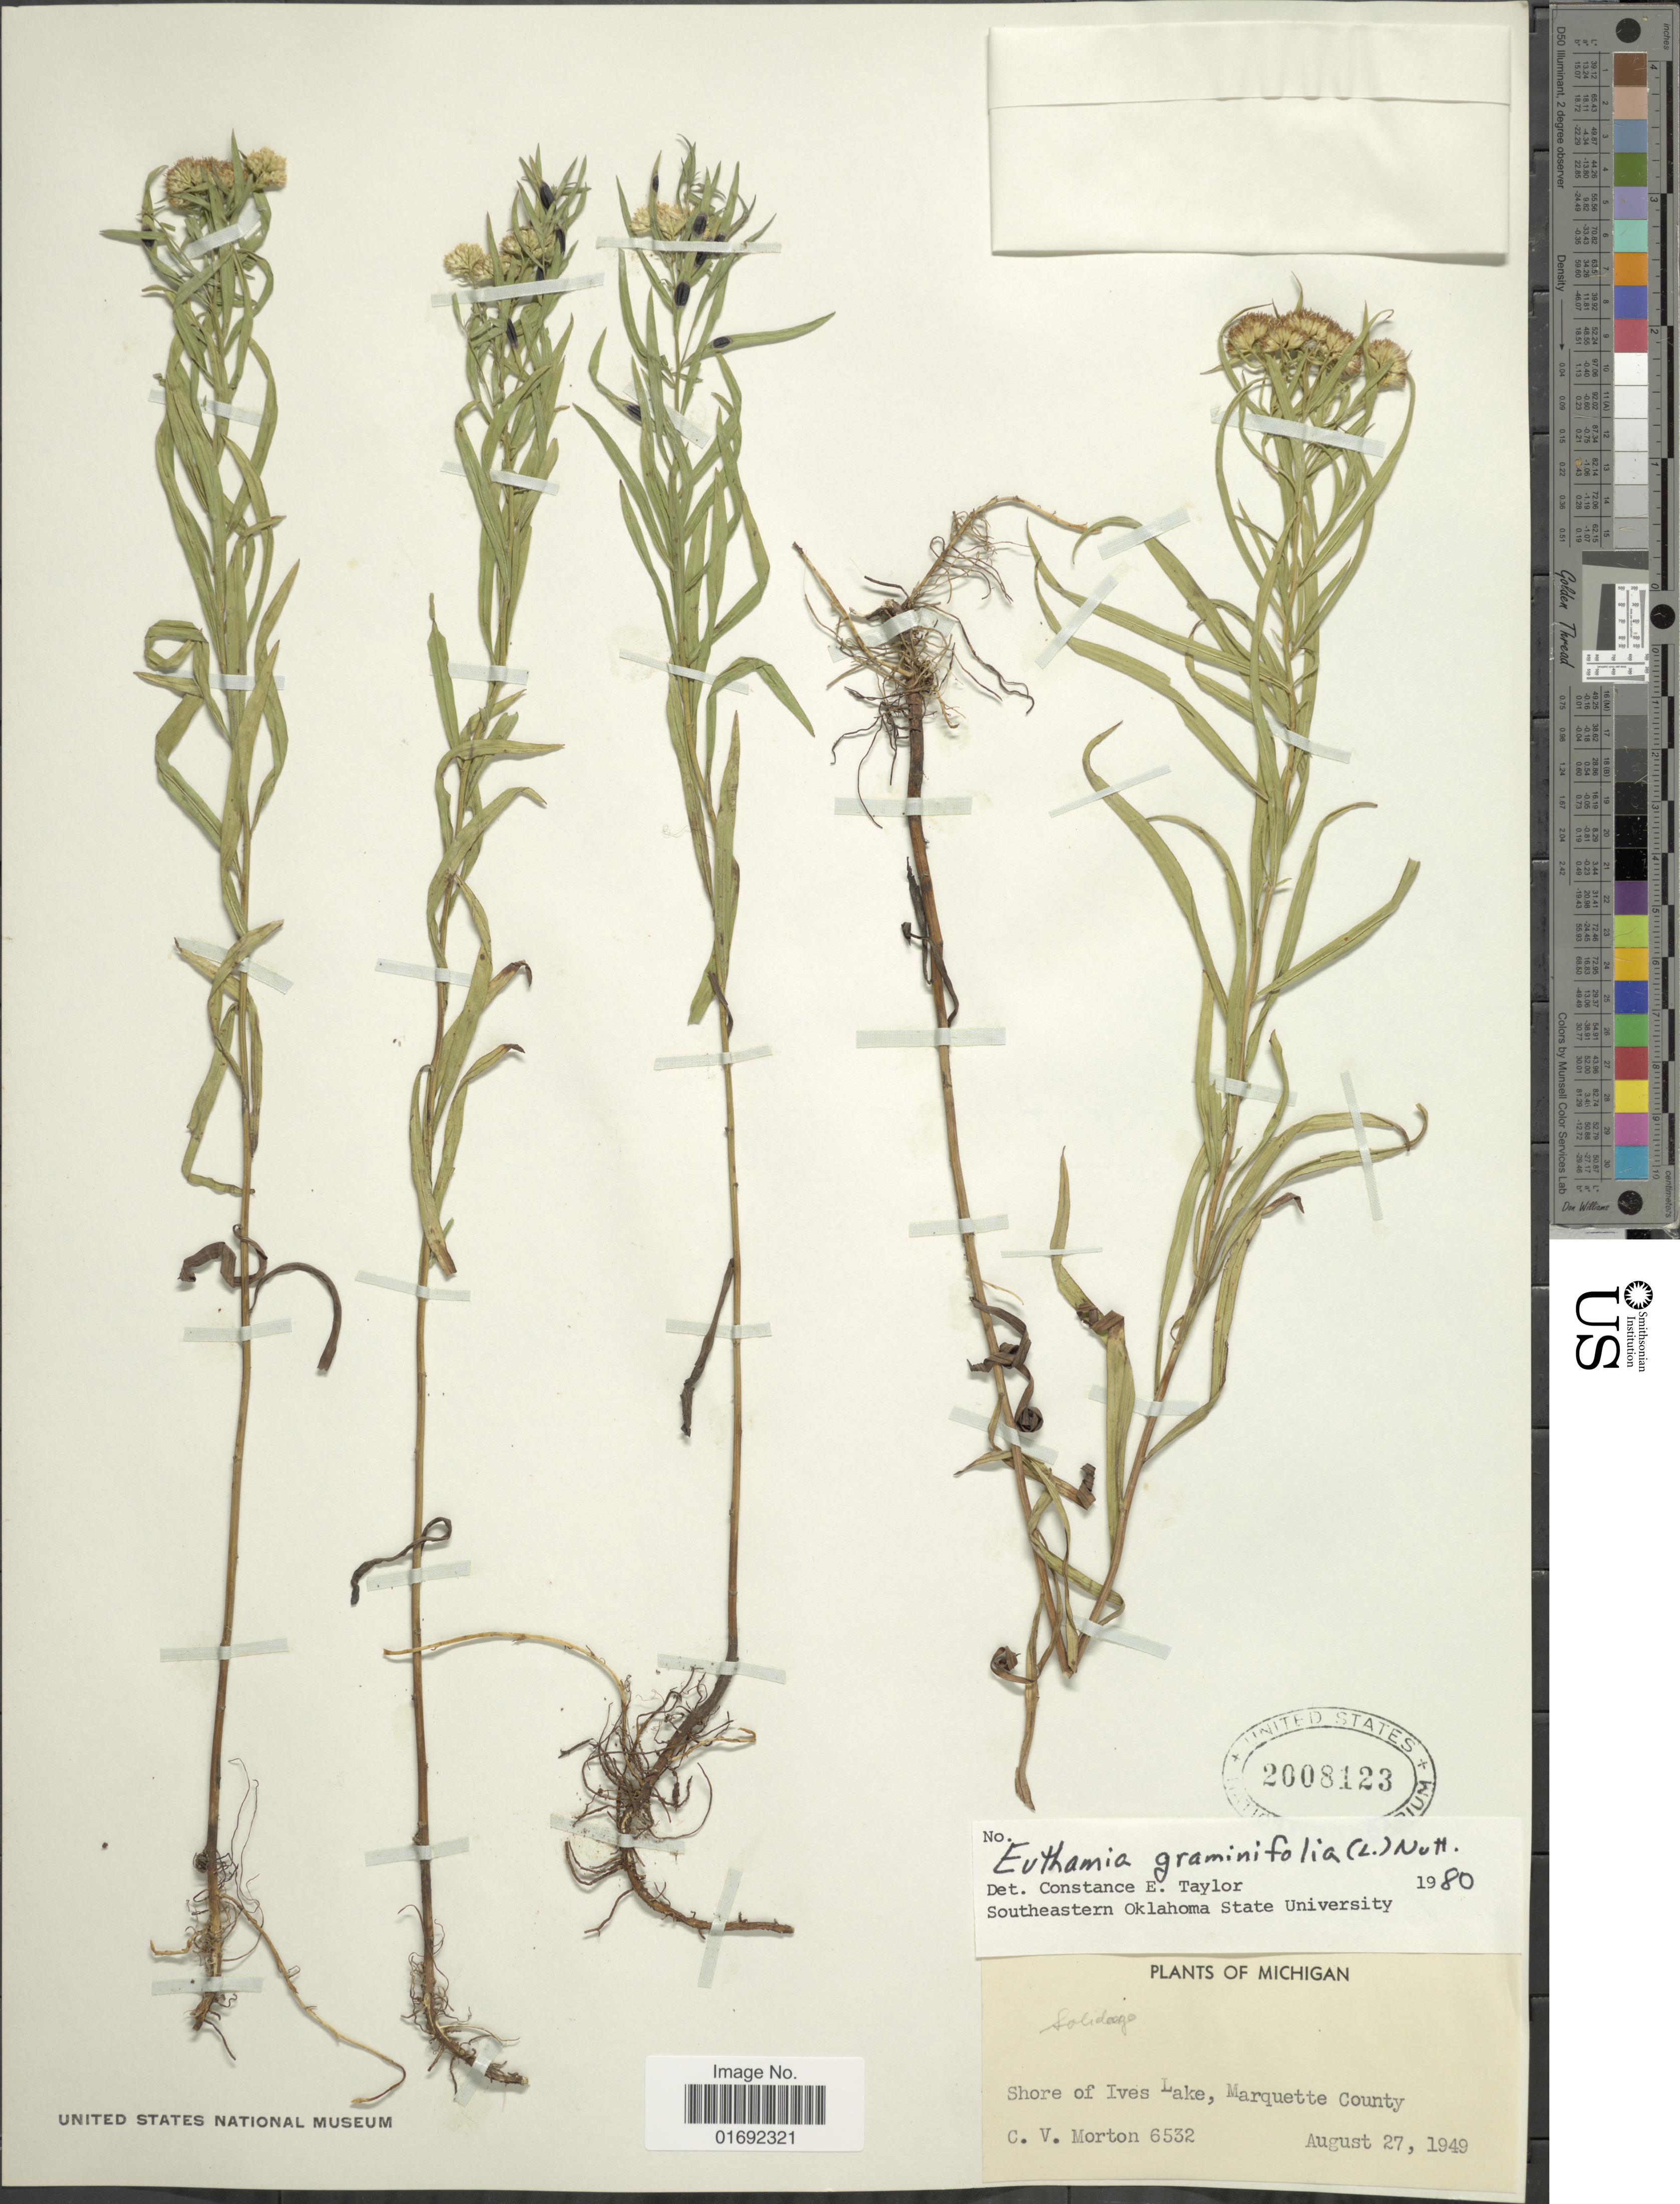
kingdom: Plantae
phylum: Tracheophyta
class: Magnoliopsida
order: Asterales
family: Asteraceae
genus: Euthamia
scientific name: Euthamia graminifolia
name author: (L.) Nutt.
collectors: C. V. Morton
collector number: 6532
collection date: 1949-08-27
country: United States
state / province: Michigan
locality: Shore of Ives Lake, Marquette County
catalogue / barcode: US 2008123